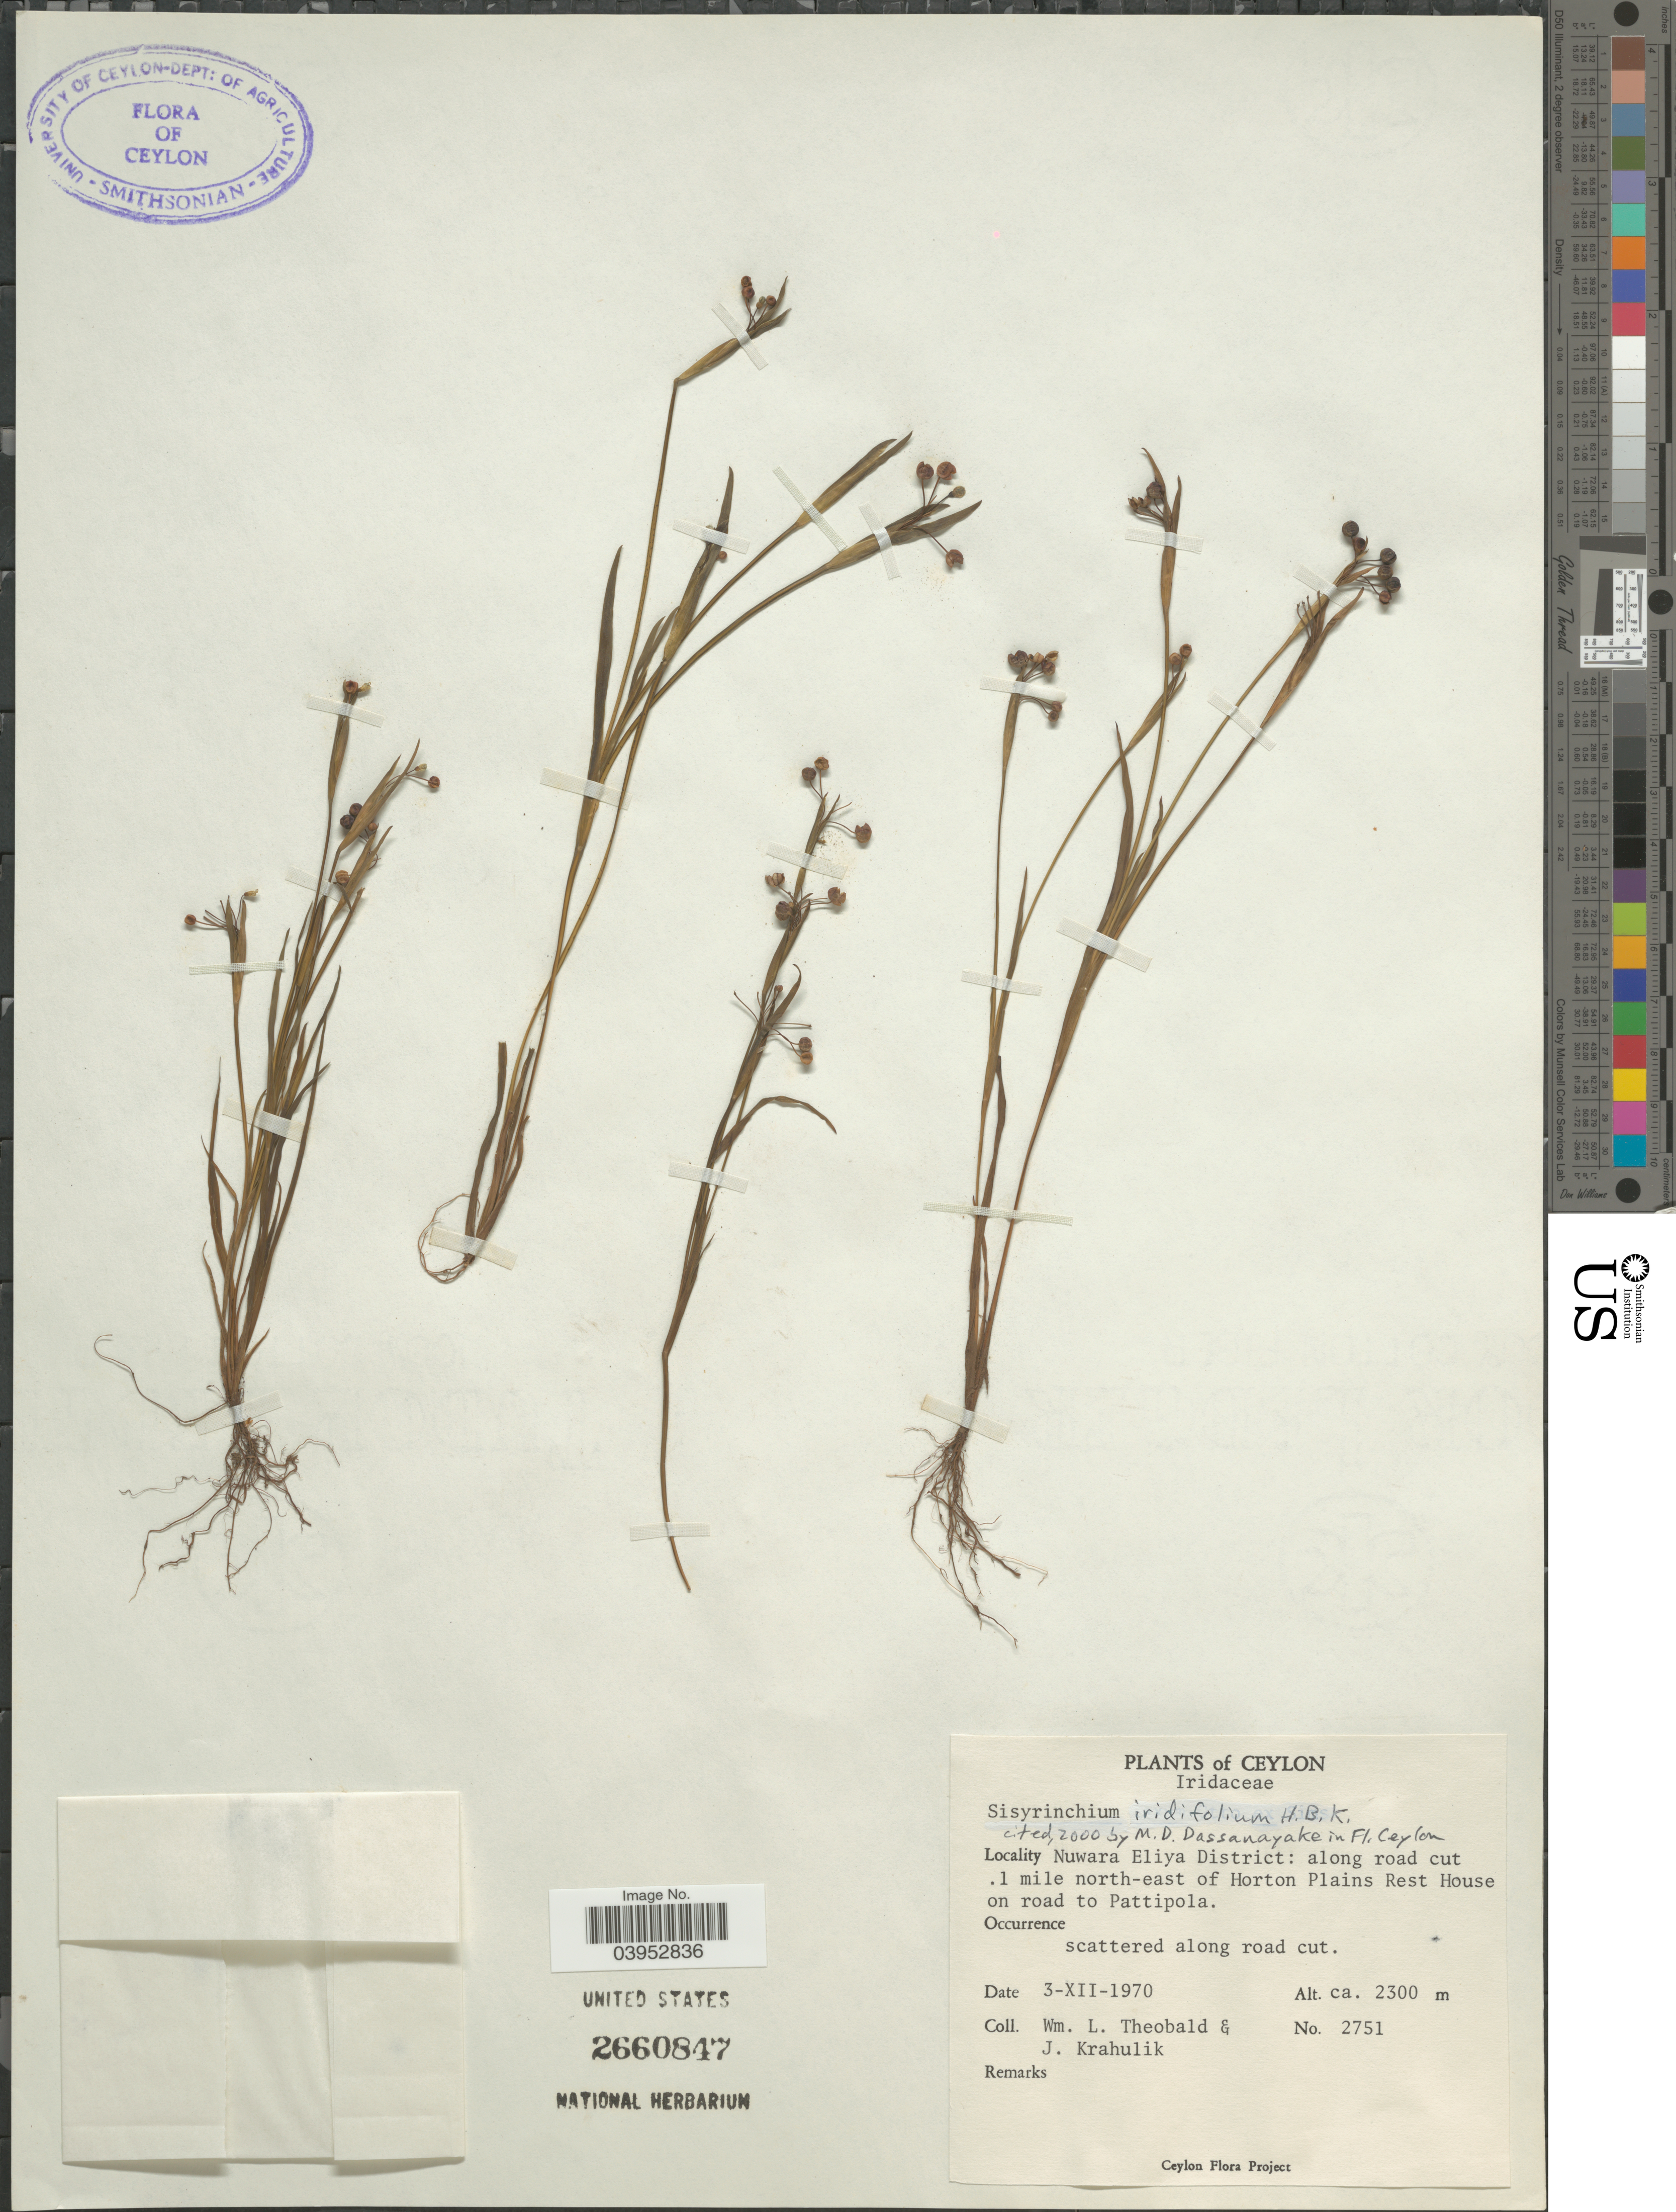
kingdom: Plantae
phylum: Tracheophyta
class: Liliopsida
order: Asparagales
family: Iridaceae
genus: Sisyrinchium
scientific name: Sisyrinchium iridifolium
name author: Kunth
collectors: W. L. Theobald & J. Krahulik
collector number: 2751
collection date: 1970-12-03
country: Sri Lanka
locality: Ceylon. Nuwara Eliya District: along road cut. 1 mile north-east of Horton Plains Rest House on road to Pattipola.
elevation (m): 2300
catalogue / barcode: US 2660847